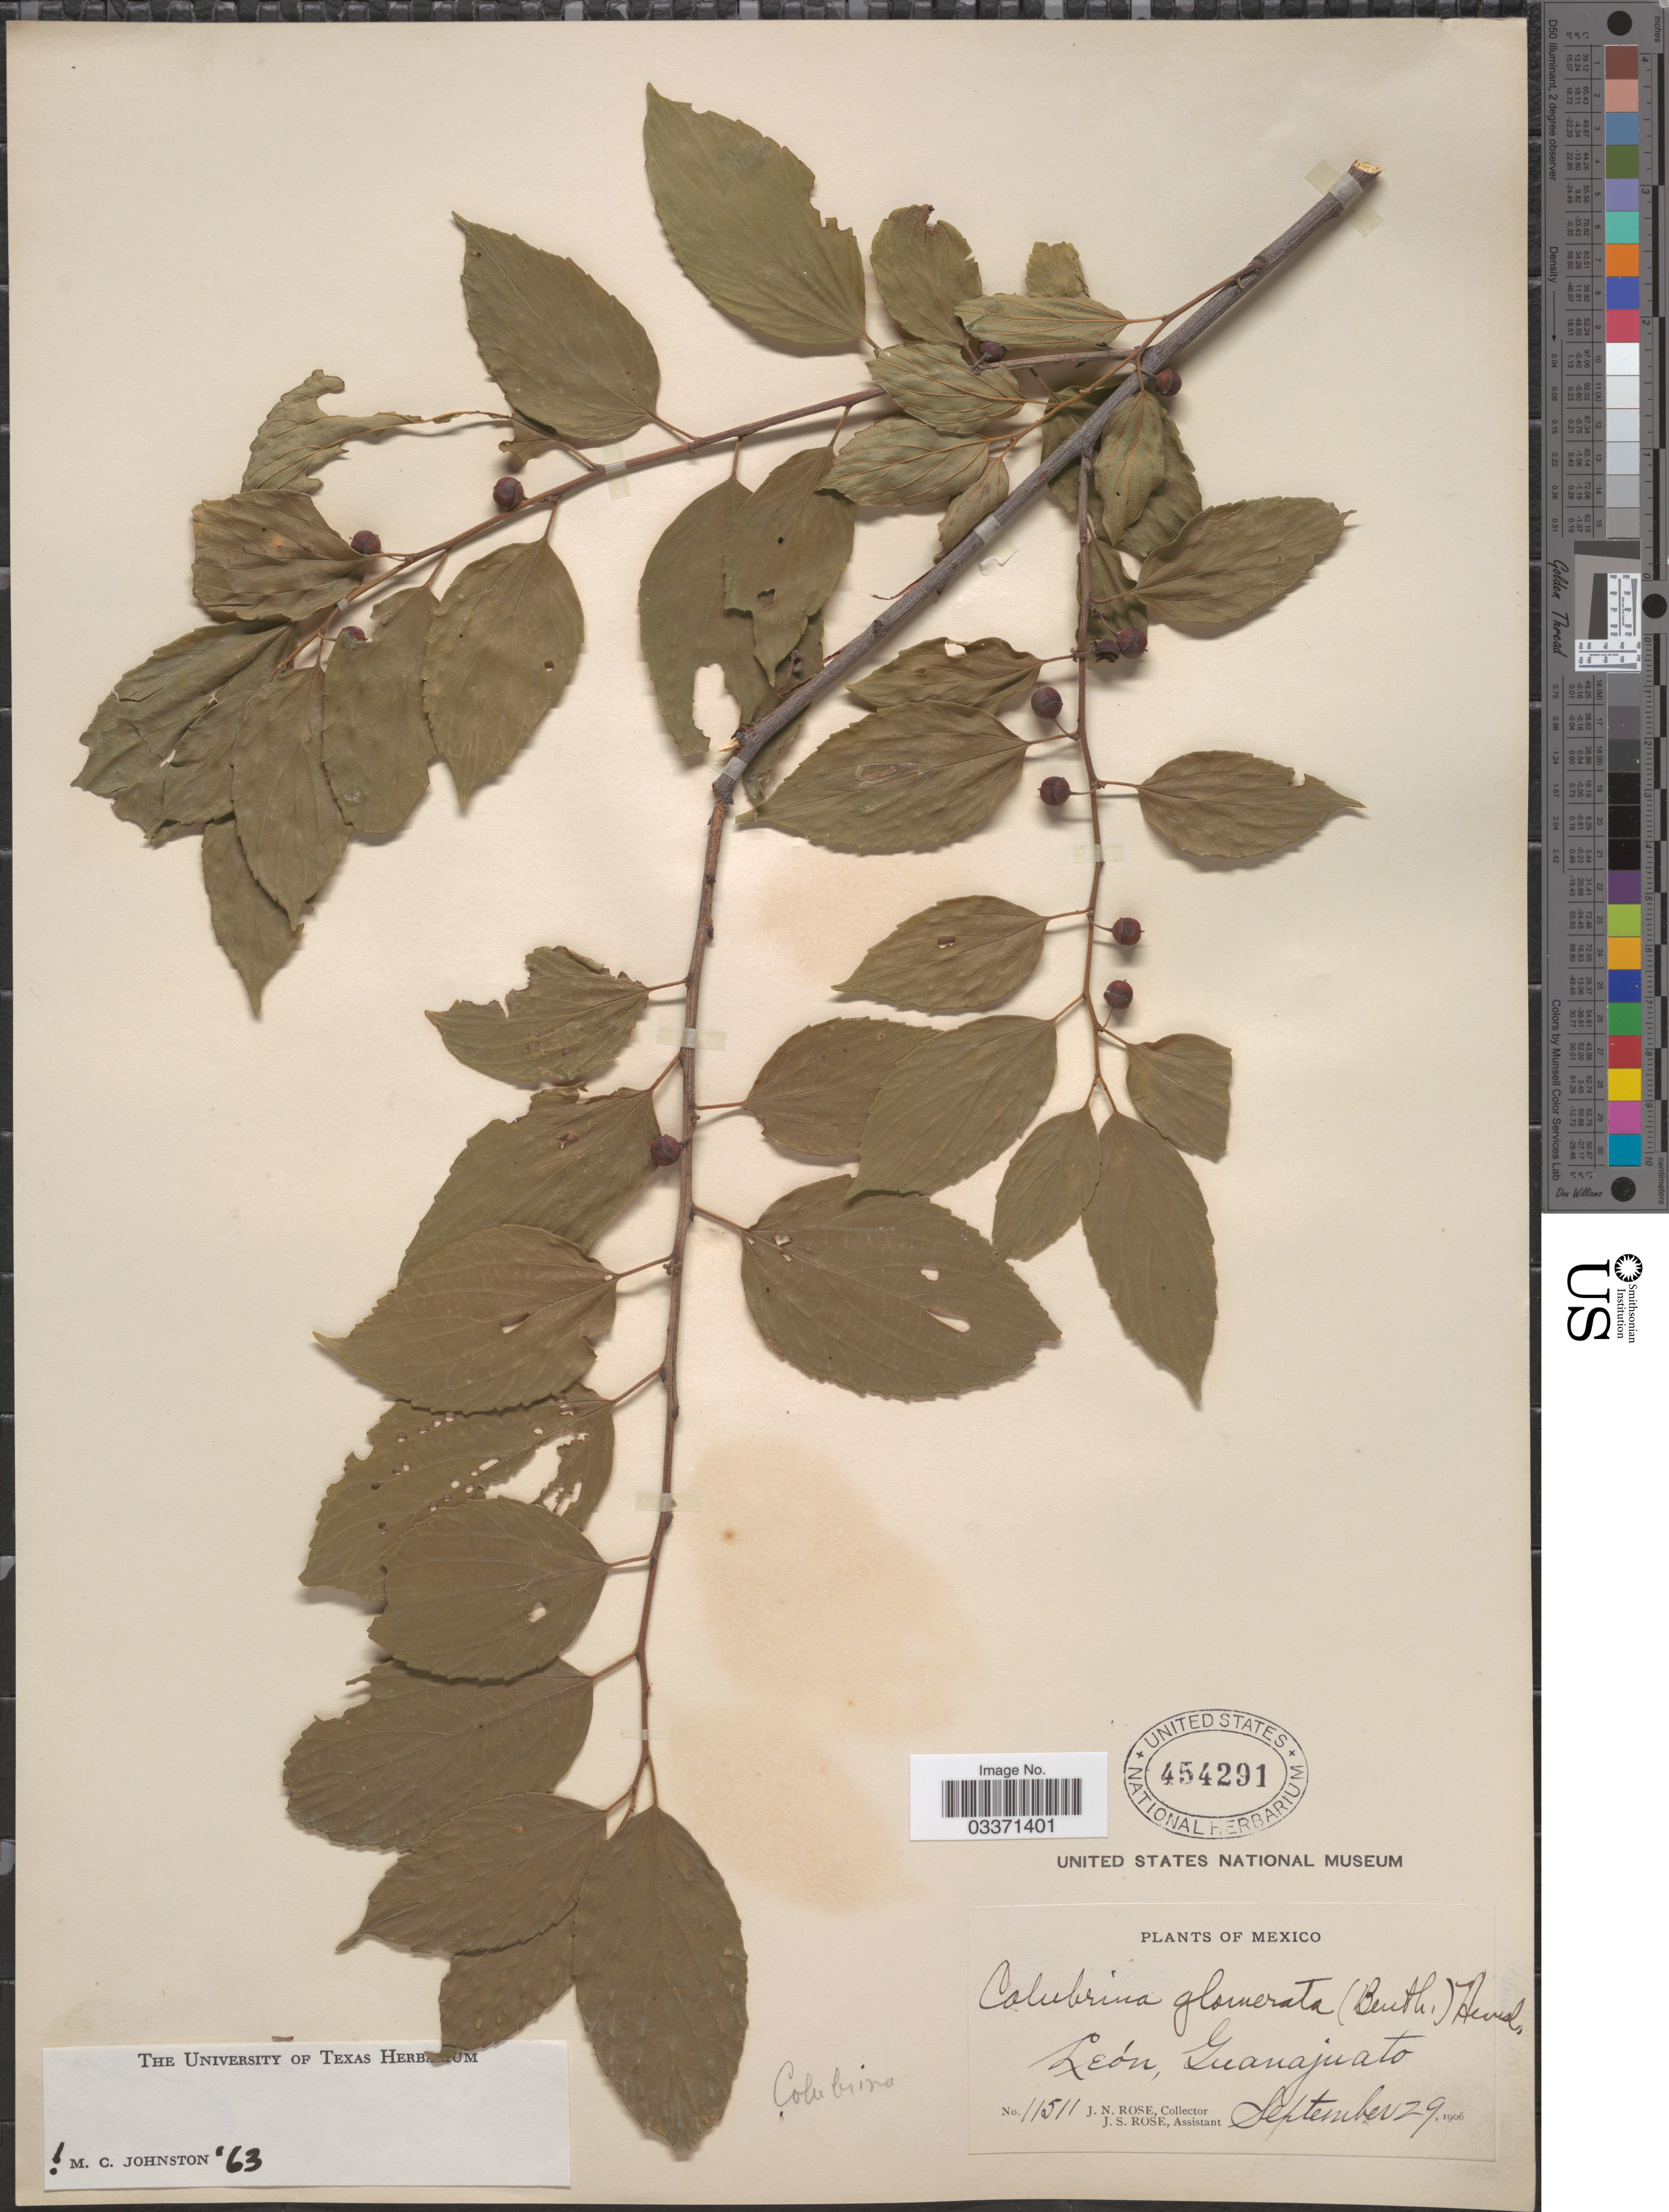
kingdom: Plantae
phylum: Tracheophyta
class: Magnoliopsida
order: Rosales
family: Rhamnaceae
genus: Colubrina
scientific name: Colubrina triflora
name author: Brongn. ex Sweet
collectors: J. N. Rose & J. S. Rose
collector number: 11511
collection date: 1906-09-29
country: Mexico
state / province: Guanajuato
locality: León. Colubino. [unsure placement]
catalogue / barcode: US 454291